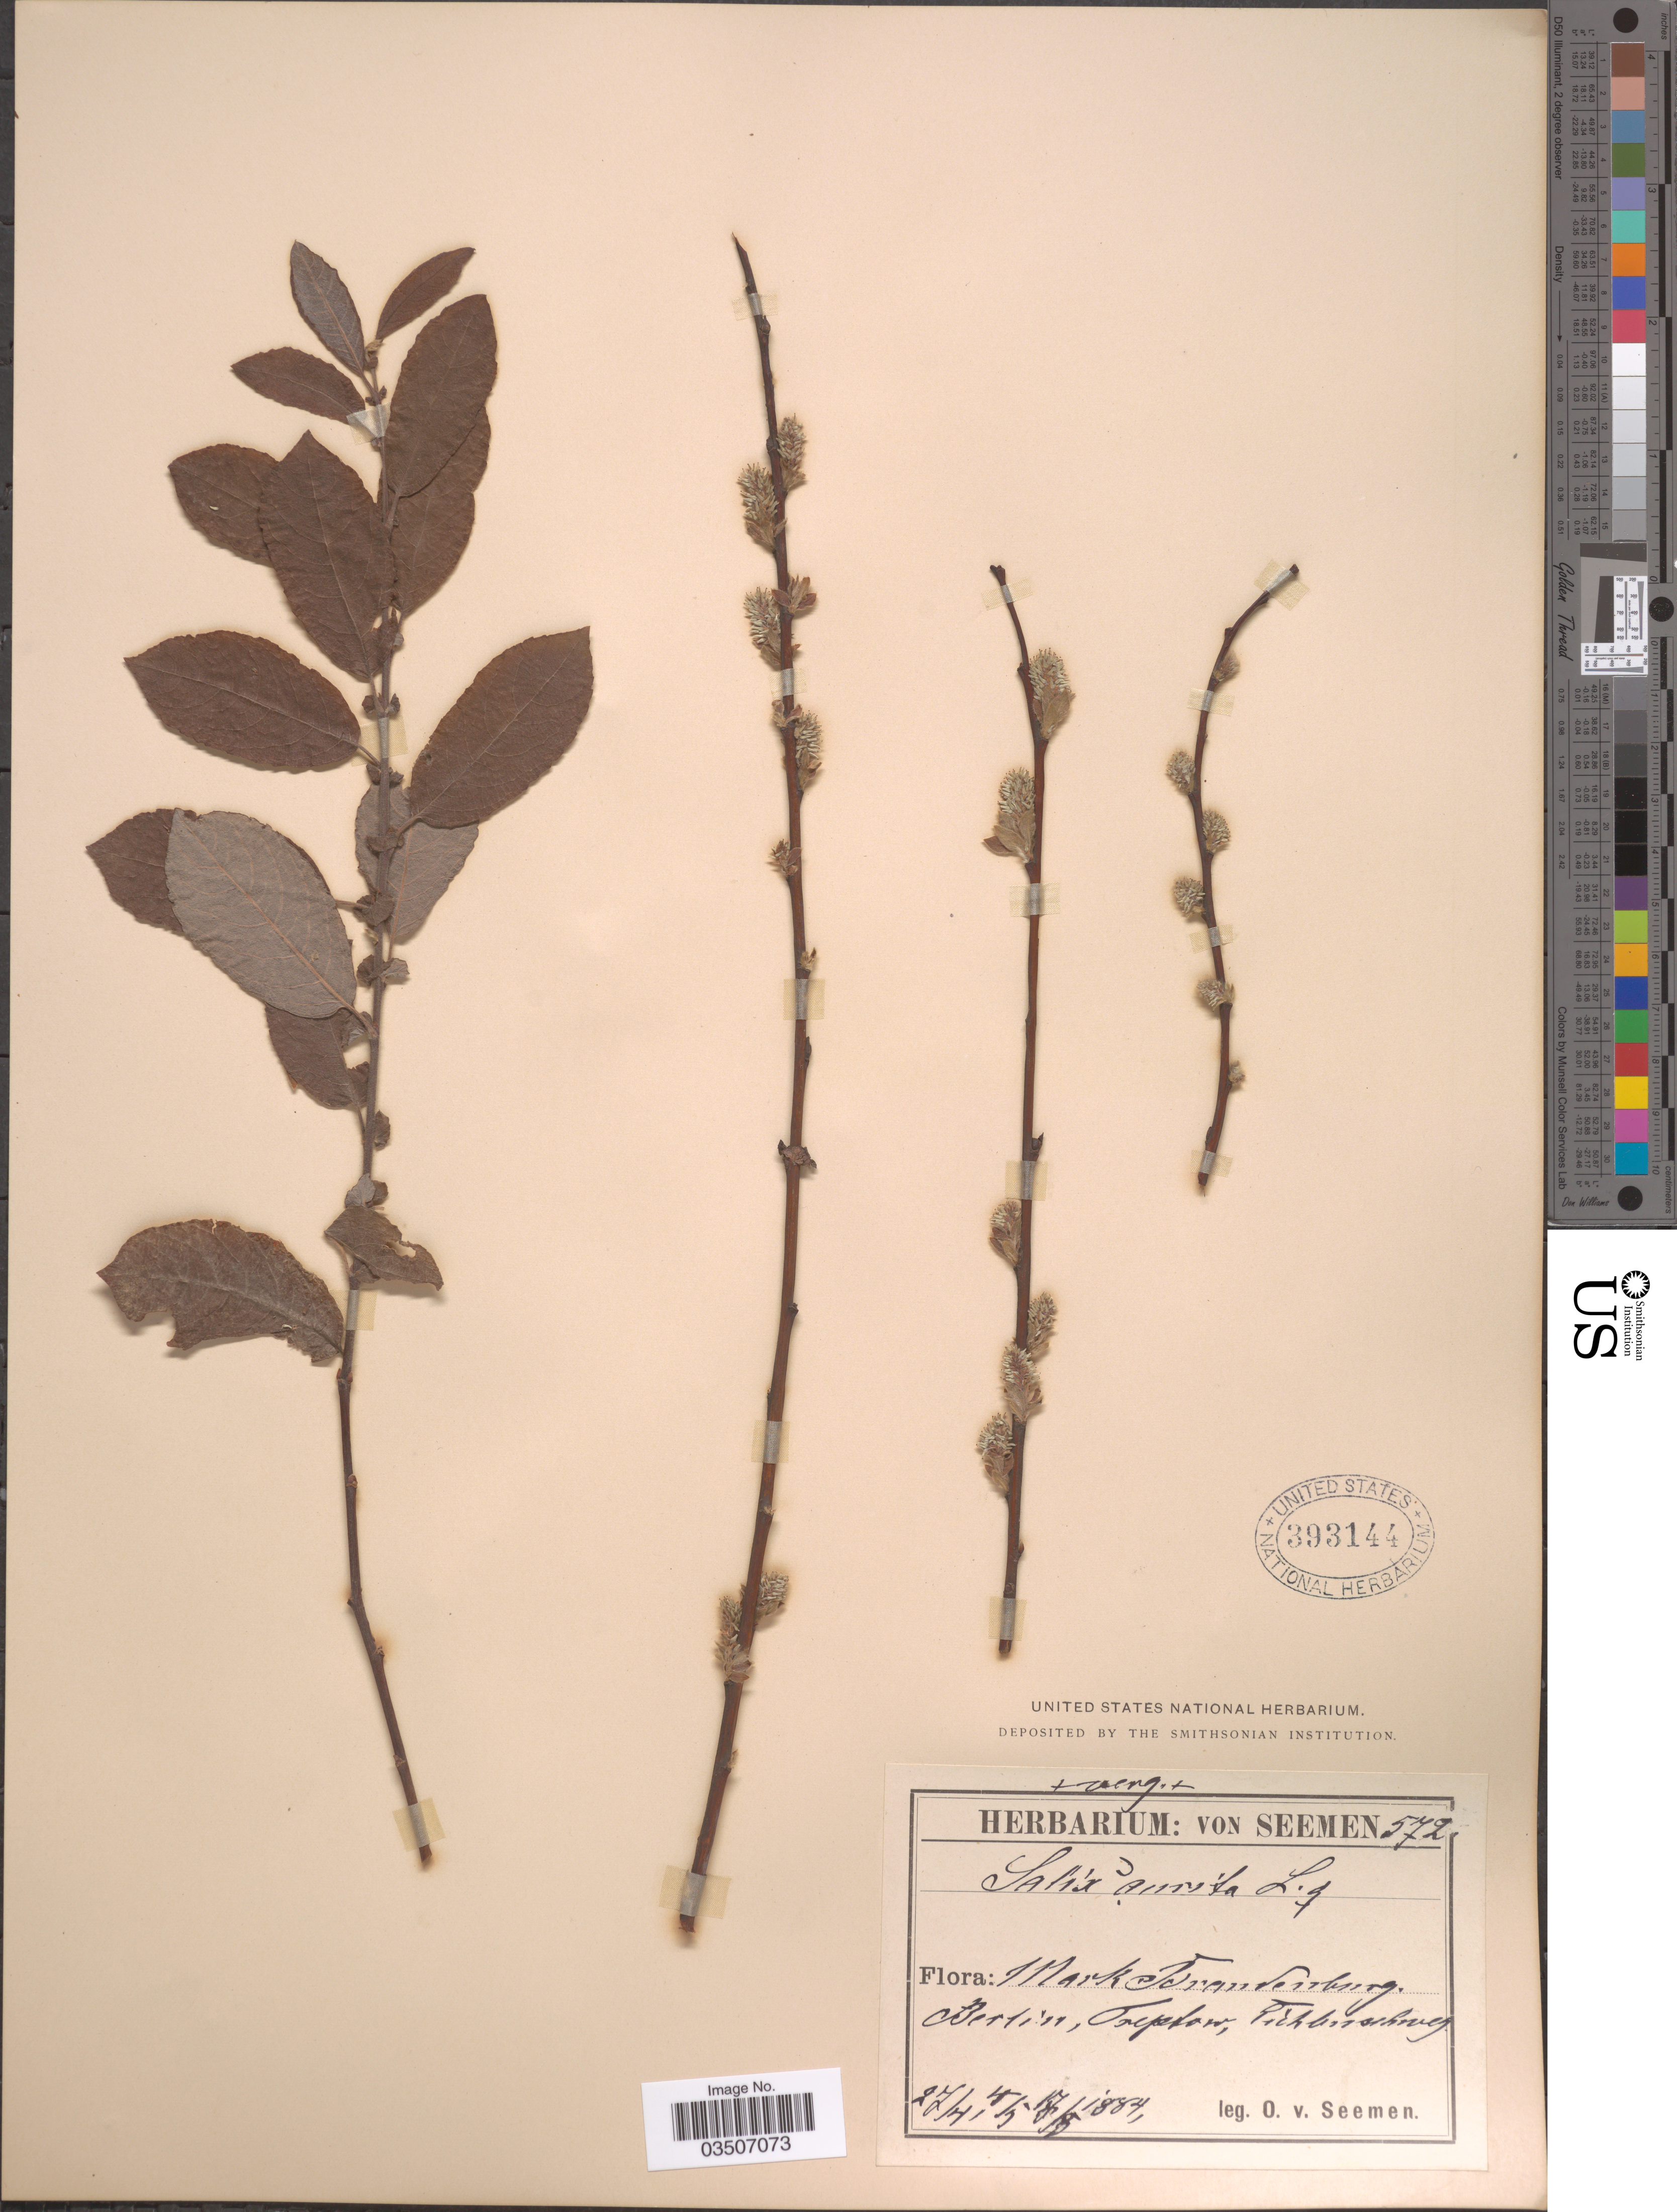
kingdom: Plantae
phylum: Tracheophyta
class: Magnoliopsida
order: Malpighiales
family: Salicaceae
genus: Salix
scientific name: Salix aurita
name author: L.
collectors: K. O. von Seemen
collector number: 572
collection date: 1884-04-27/1884-08-17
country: Germany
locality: Mark Brandenburg. Berlin, Treptow, Eichbuschweg.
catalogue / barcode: US 393144